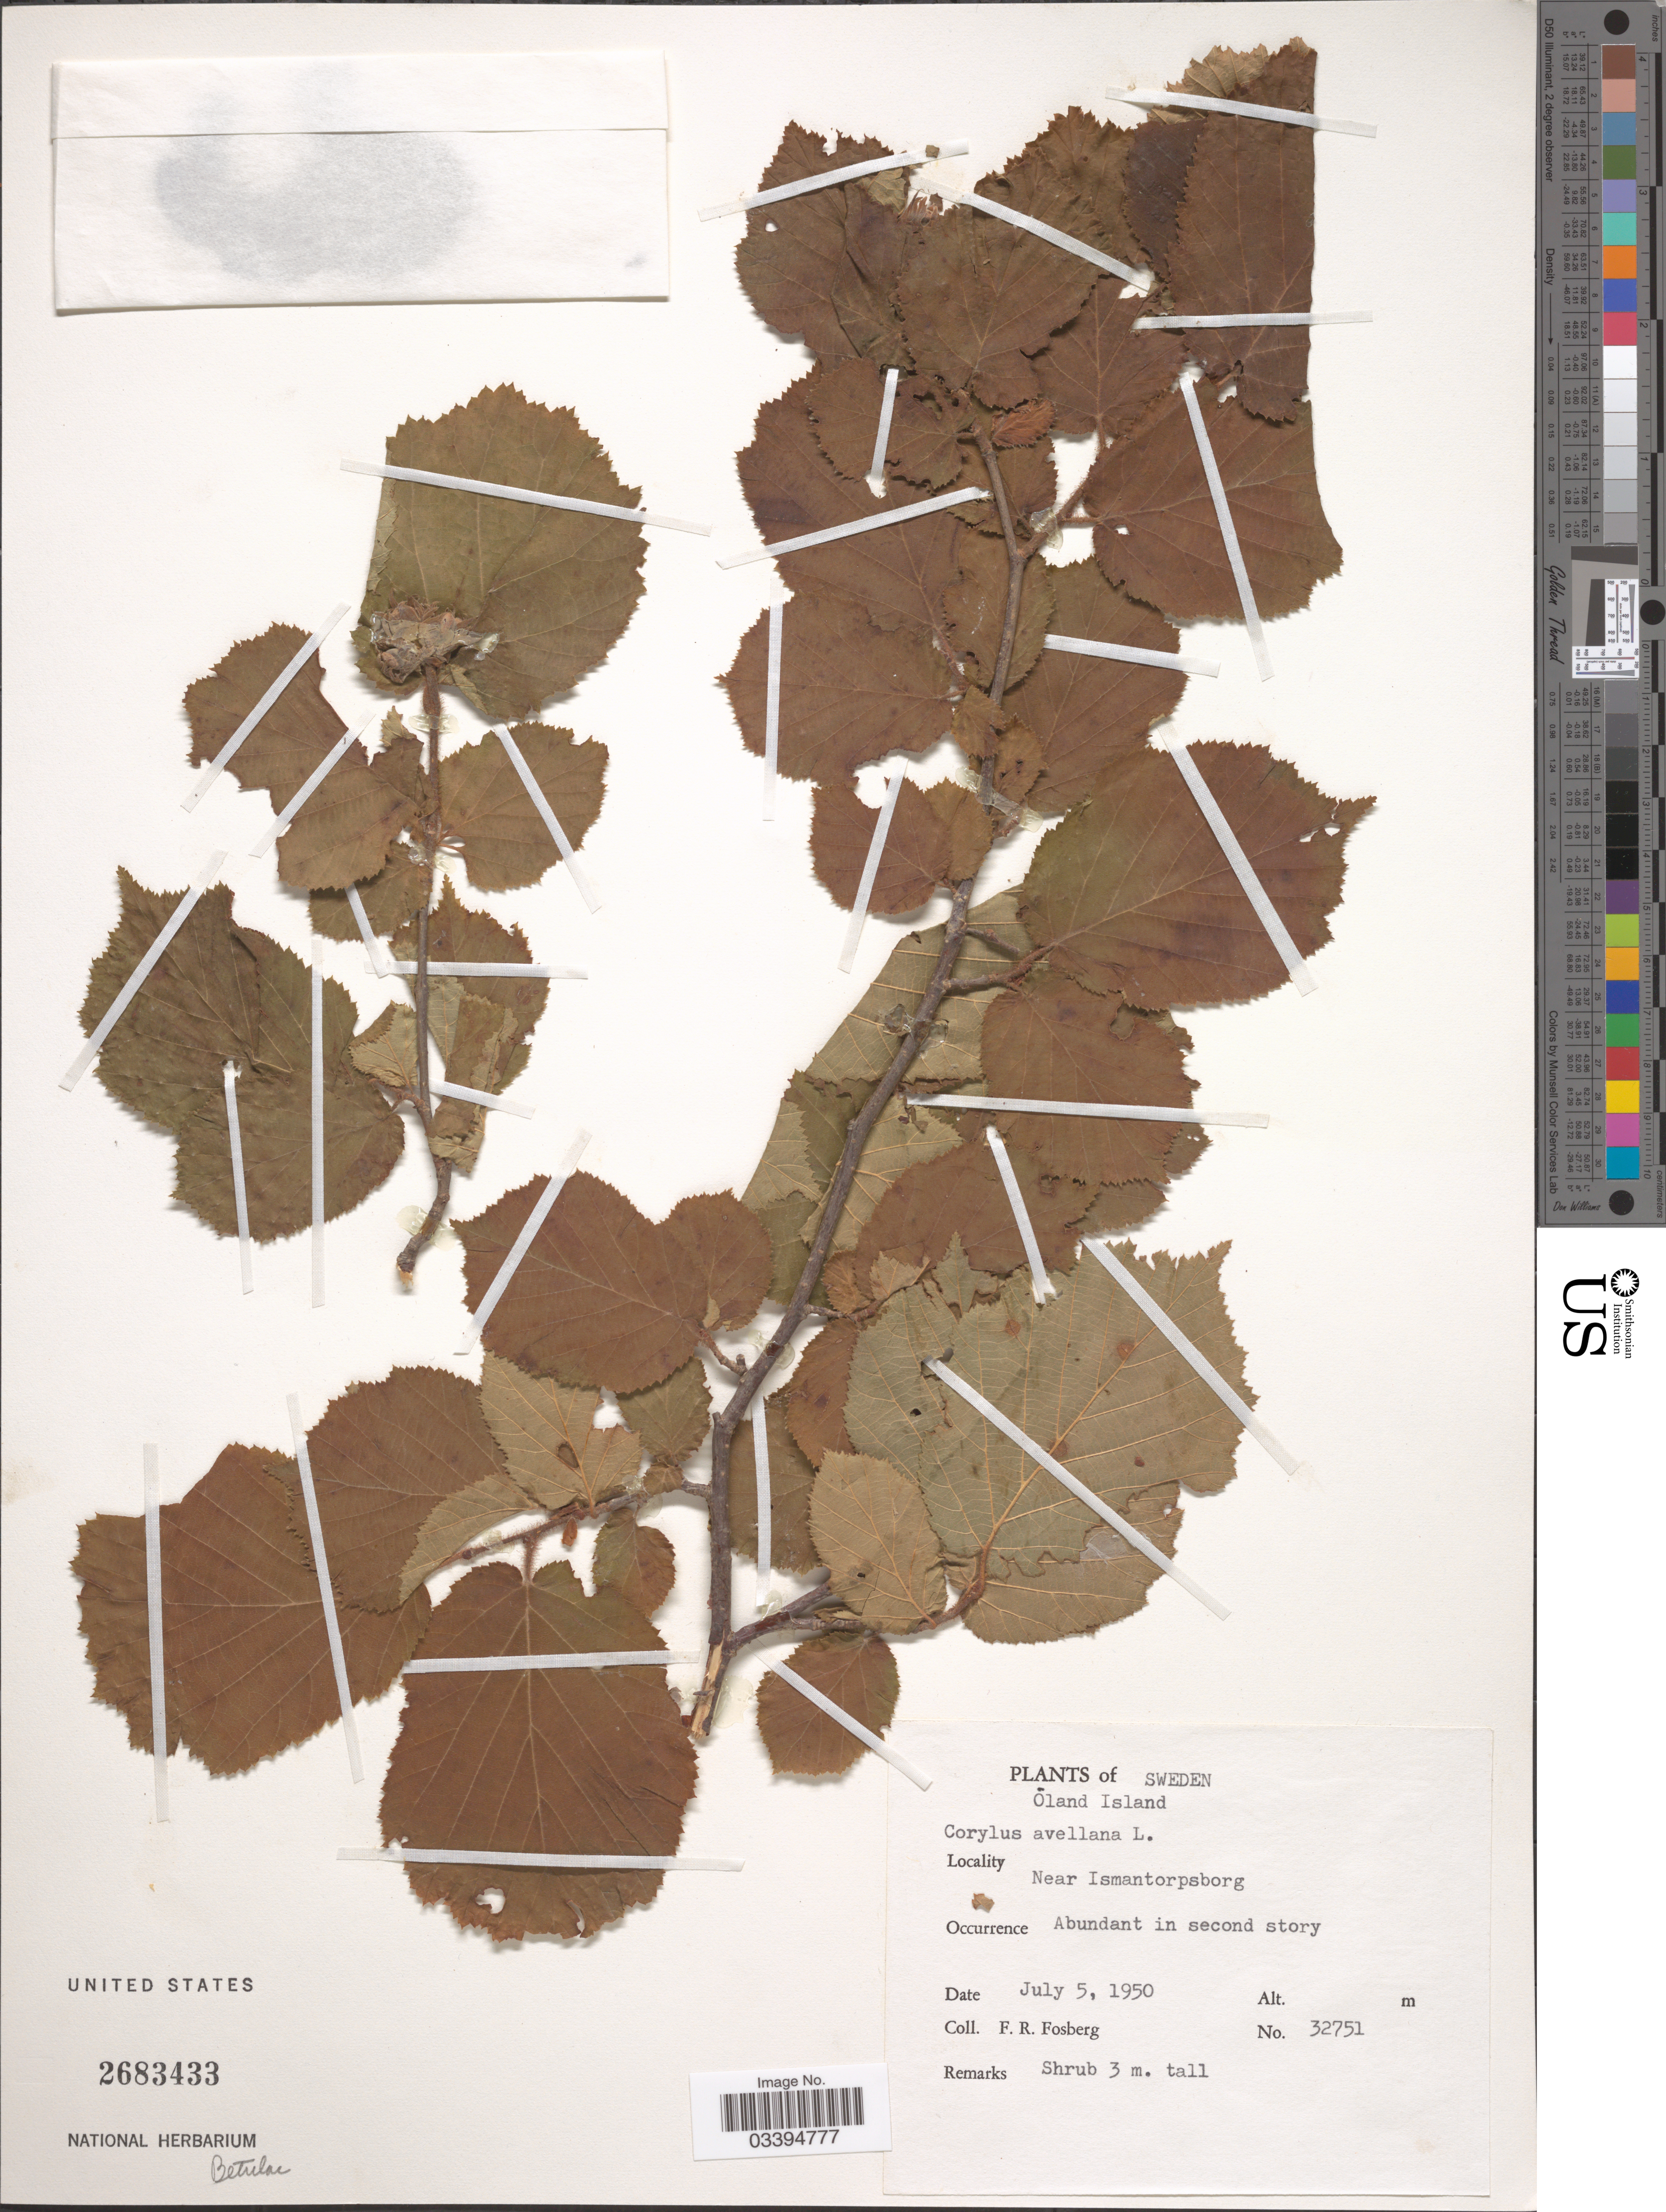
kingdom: Plantae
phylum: Tracheophyta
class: Magnoliopsida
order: Fagales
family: Betulaceae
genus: Corylus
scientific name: Corylus avellana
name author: L.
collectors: F. R. Fosberg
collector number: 32751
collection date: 1950-07-05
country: Sweden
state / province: Kalmar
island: Oland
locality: Oland Island. Near Ismantorpsborg.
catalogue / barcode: US 2683433